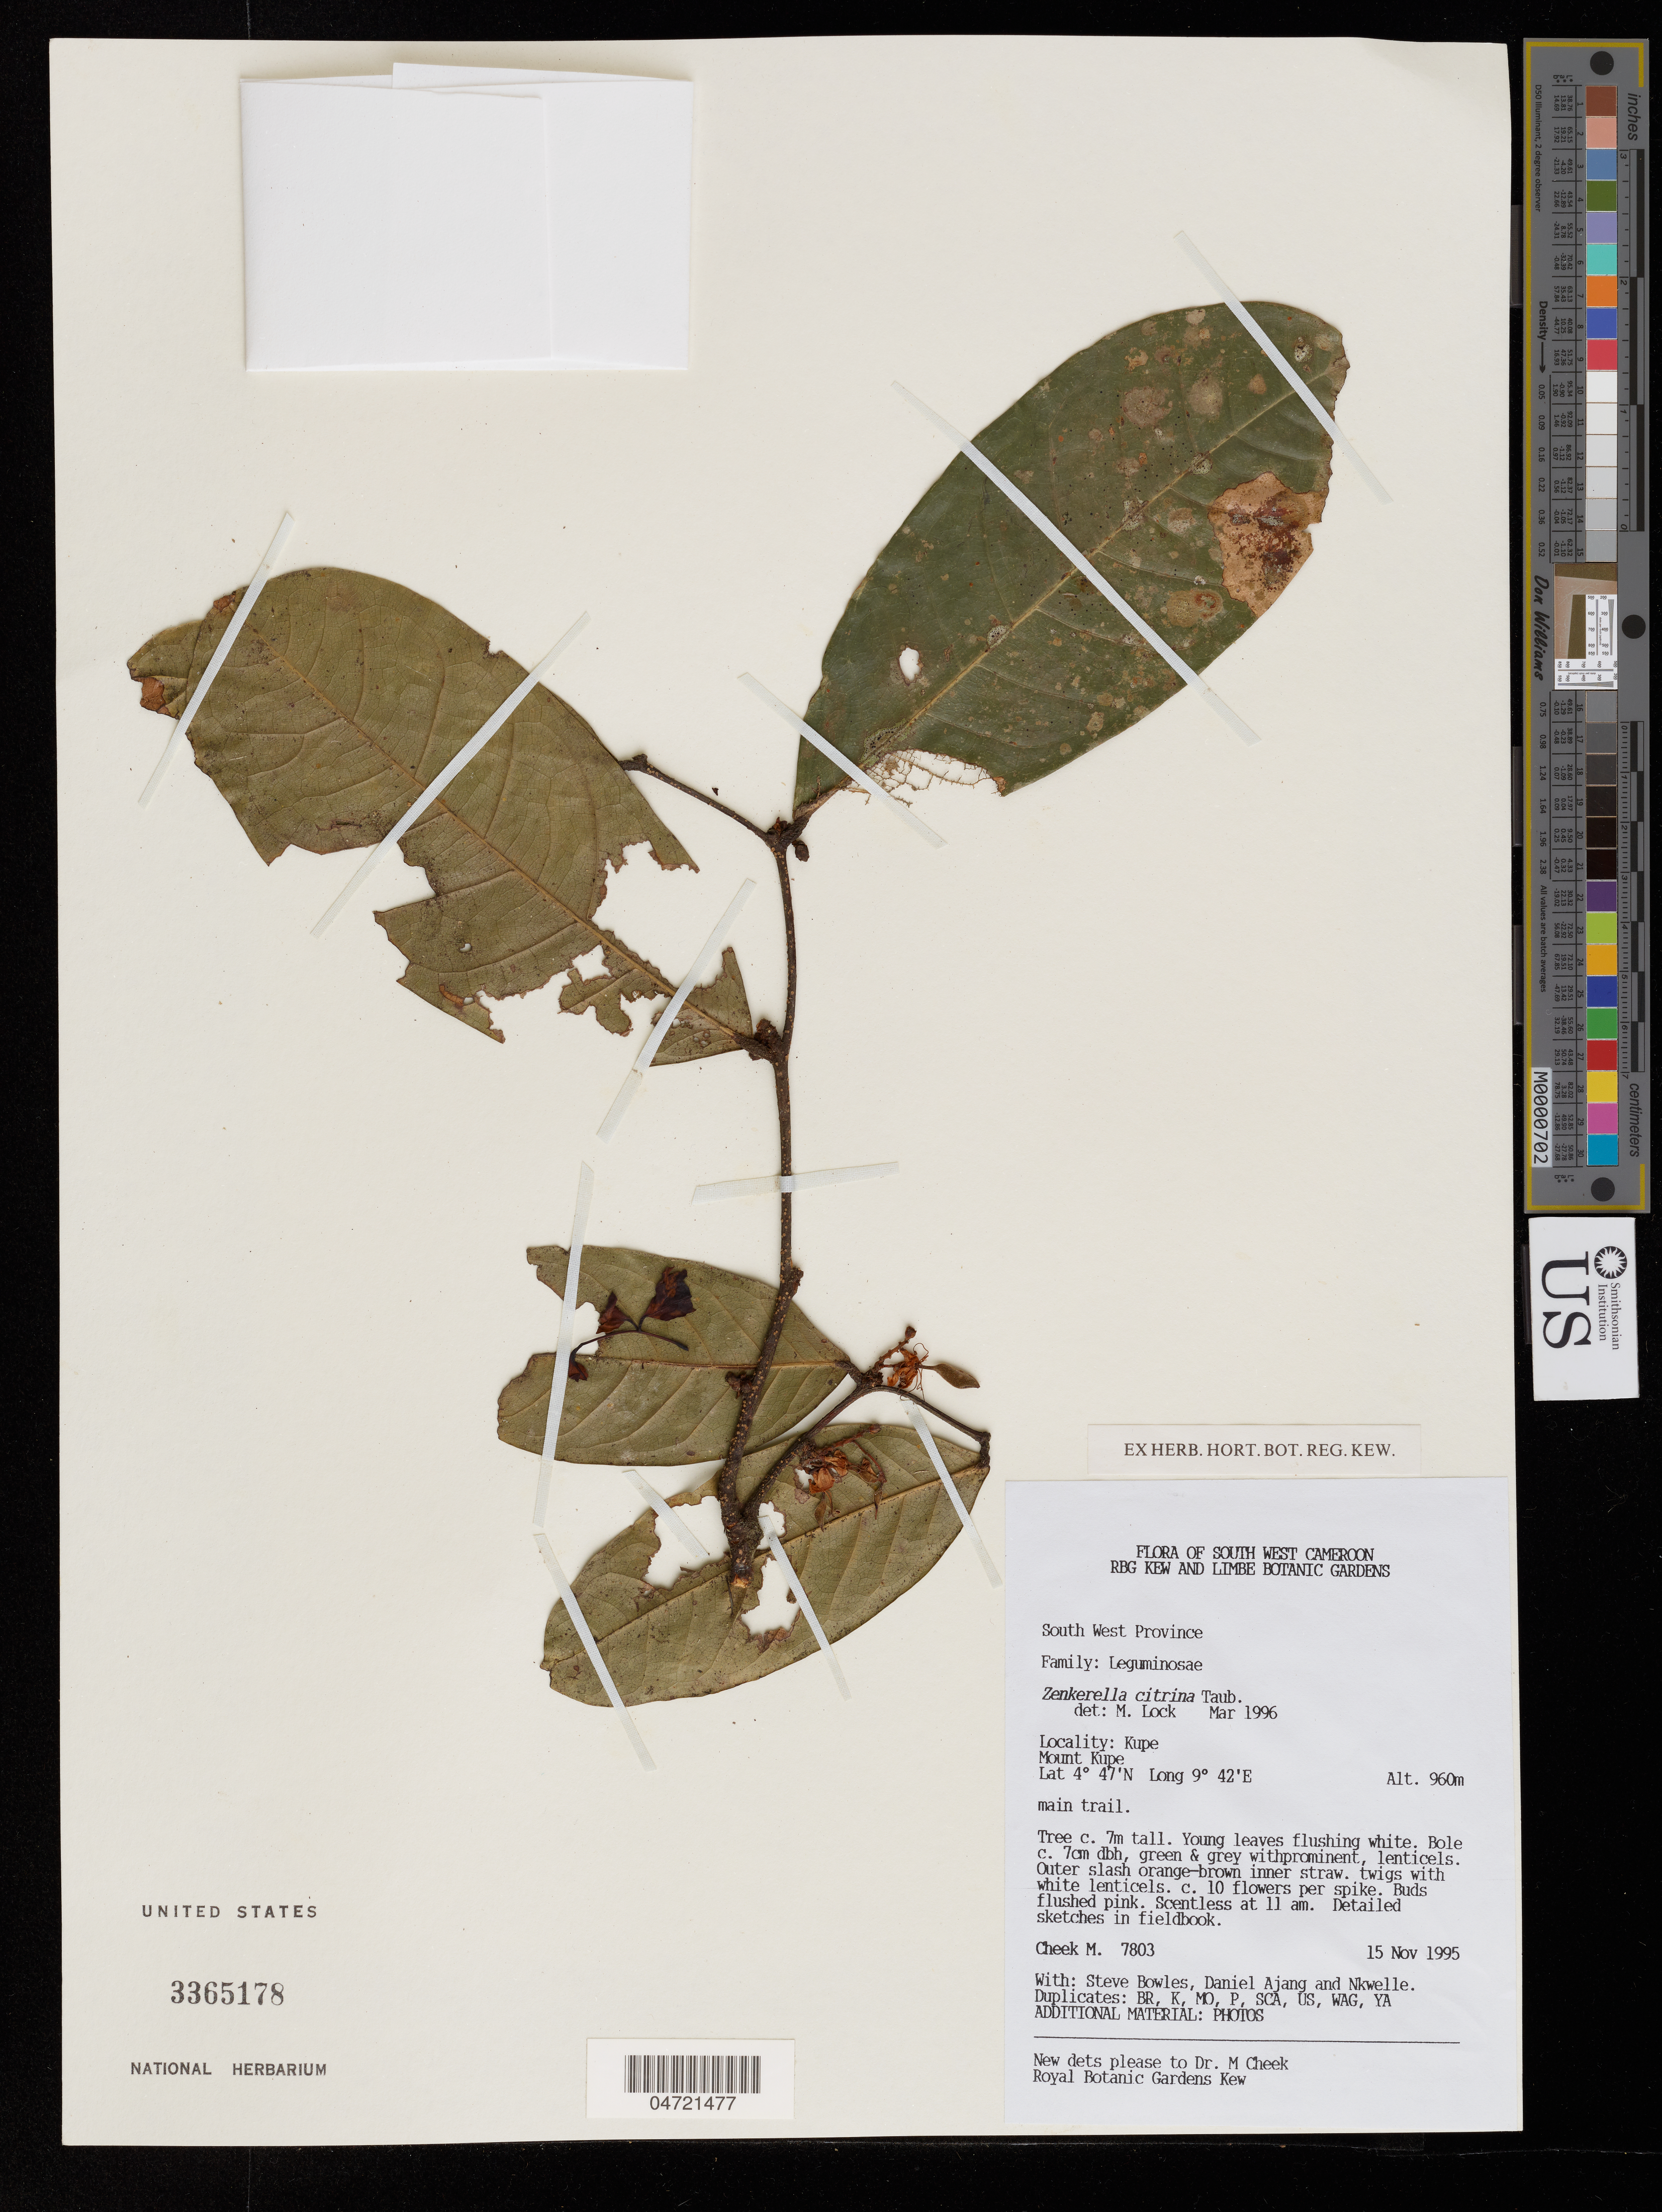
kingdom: Plantae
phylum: Tracheophyta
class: Magnoliopsida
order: Fabales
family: Fabaceae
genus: Zenkerella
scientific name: Zenkerella citrina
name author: Taub.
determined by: Lock, M.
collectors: M. Cheek, S. Bowles, D. Ajang & -. Nkwelle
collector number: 7803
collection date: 1995-11-15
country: Cameroon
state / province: Sud-Ouest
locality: South West Cameroon. South West Province. Kupe. Mount Kupe.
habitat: Main trail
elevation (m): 960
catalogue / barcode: US 3365178